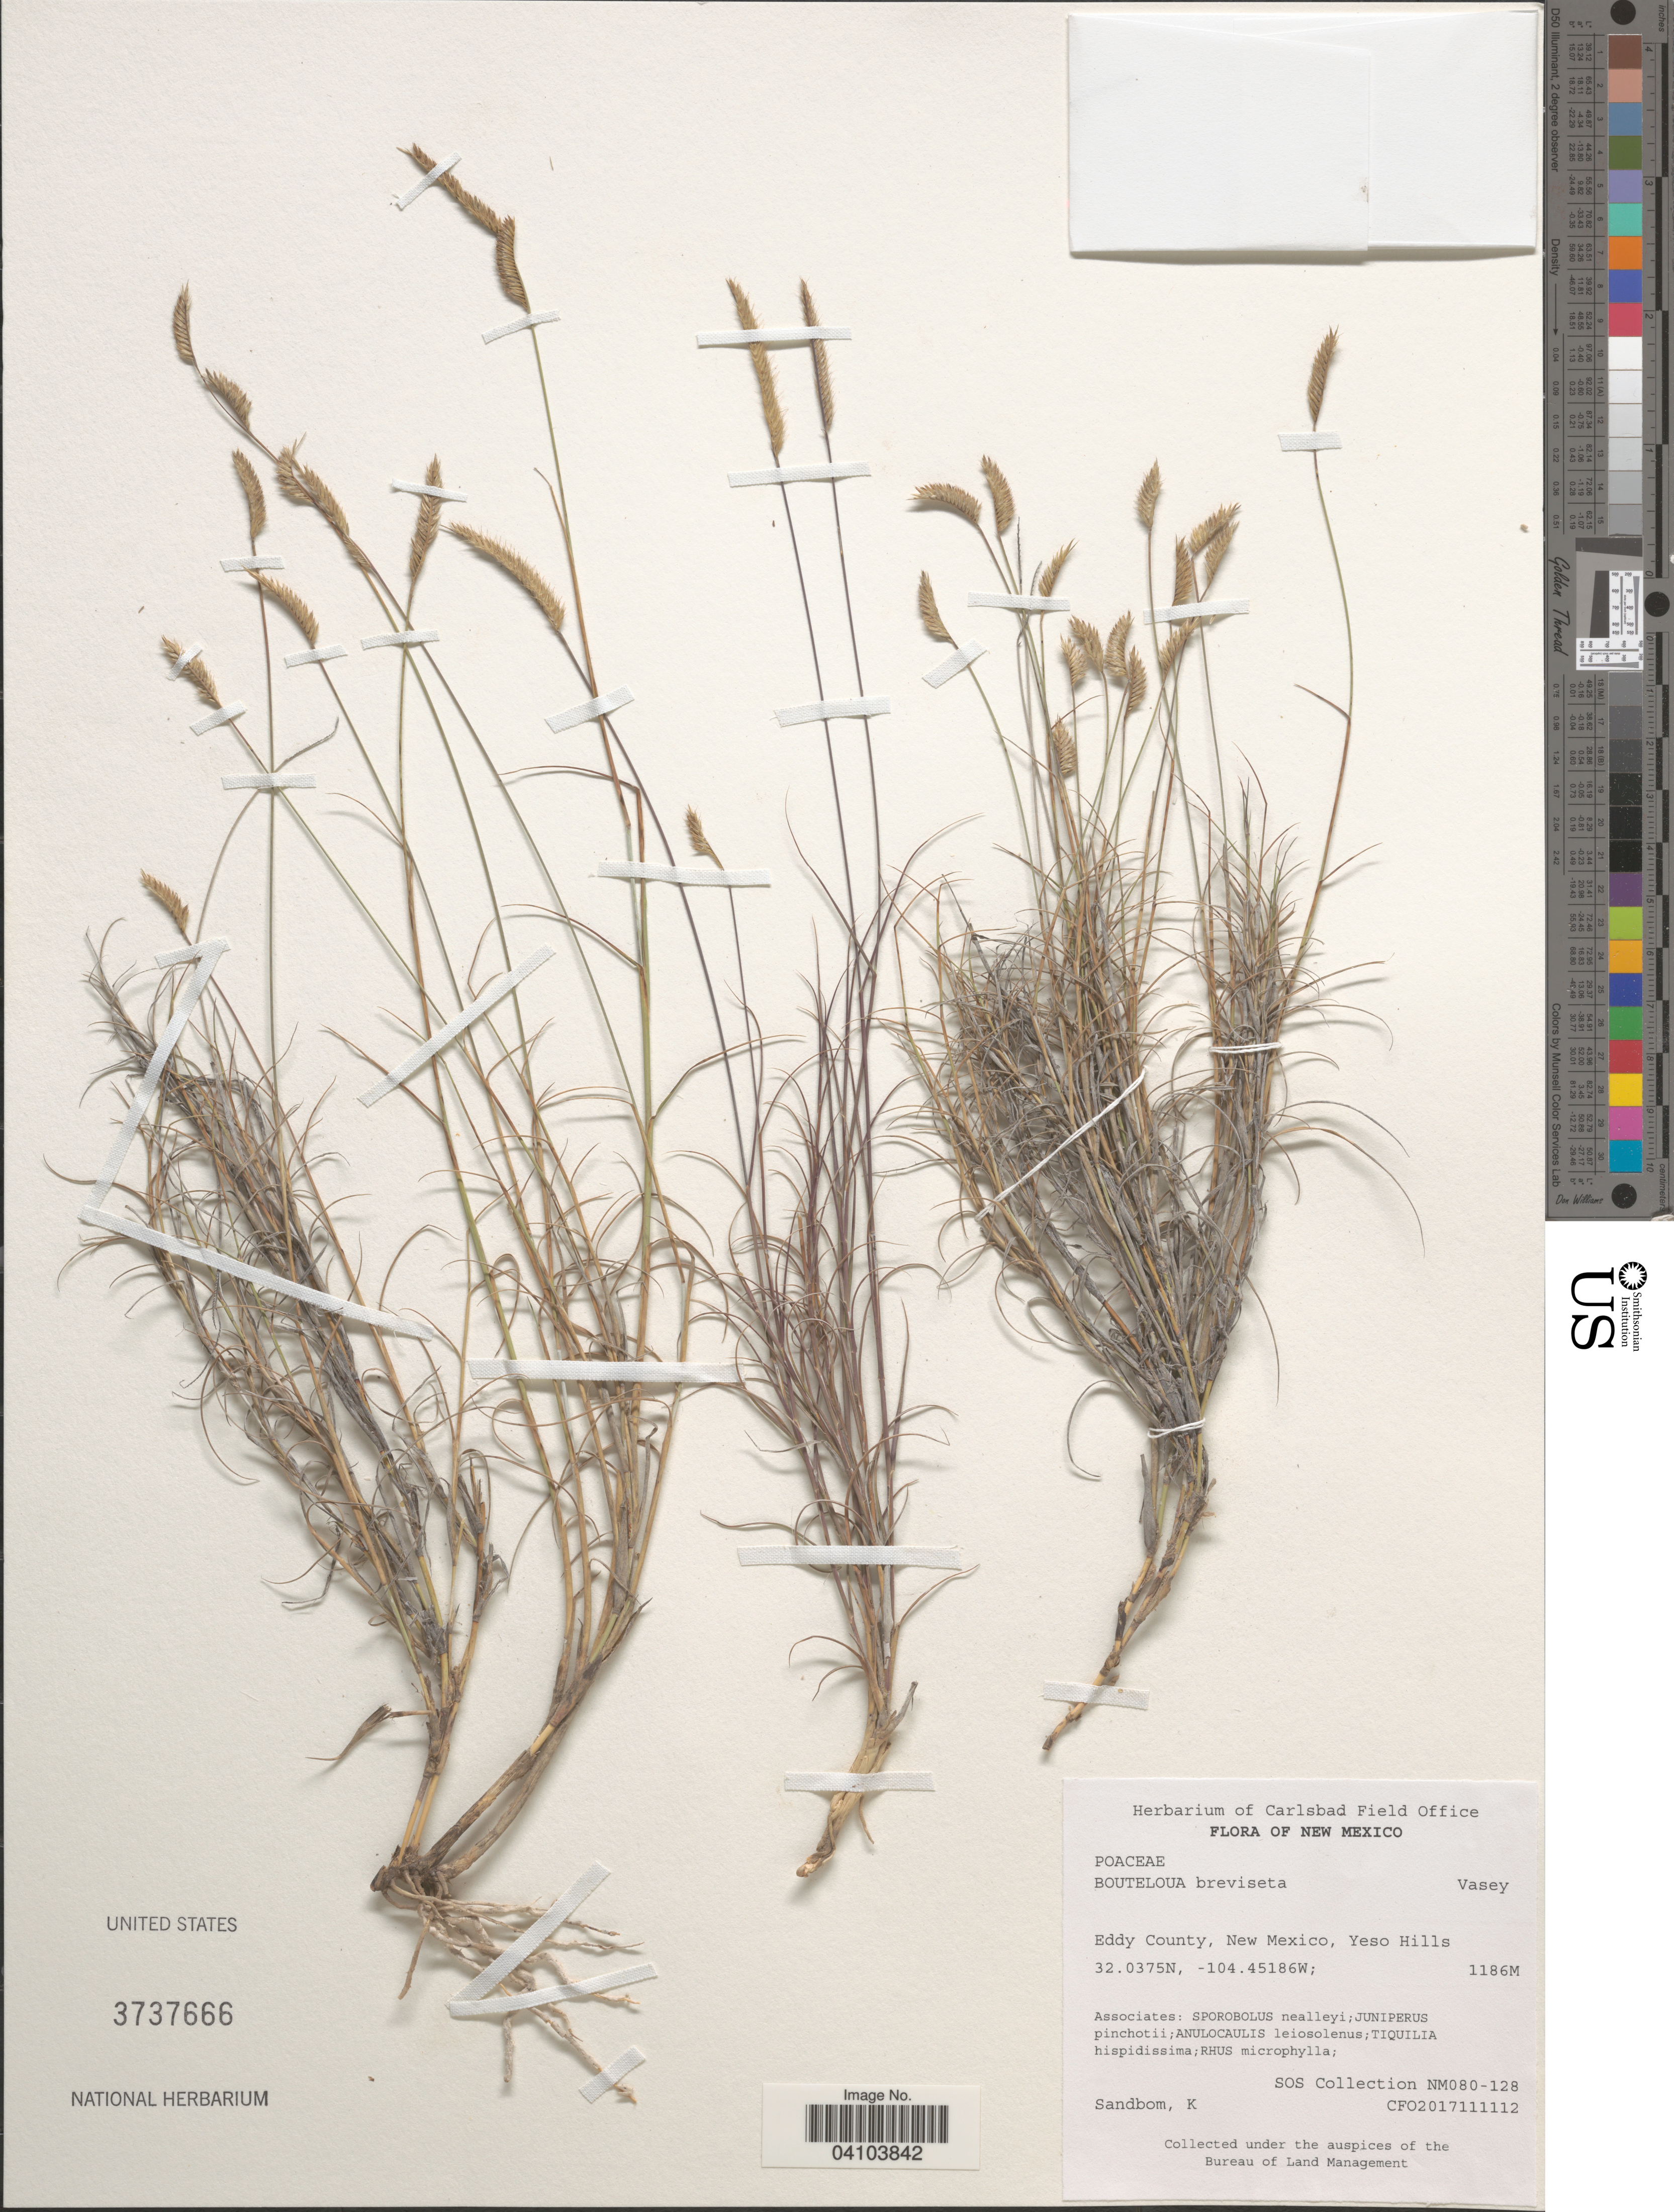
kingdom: Plantae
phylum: Tracheophyta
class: Liliopsida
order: Poales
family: Poaceae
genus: Bouteloua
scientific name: Bouteloua breviseta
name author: Vasey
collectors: K. Sandbom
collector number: CFO2017111112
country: United States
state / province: New Mexico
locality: Eddy County, Yeso Hills.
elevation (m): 1186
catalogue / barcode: US 3737666